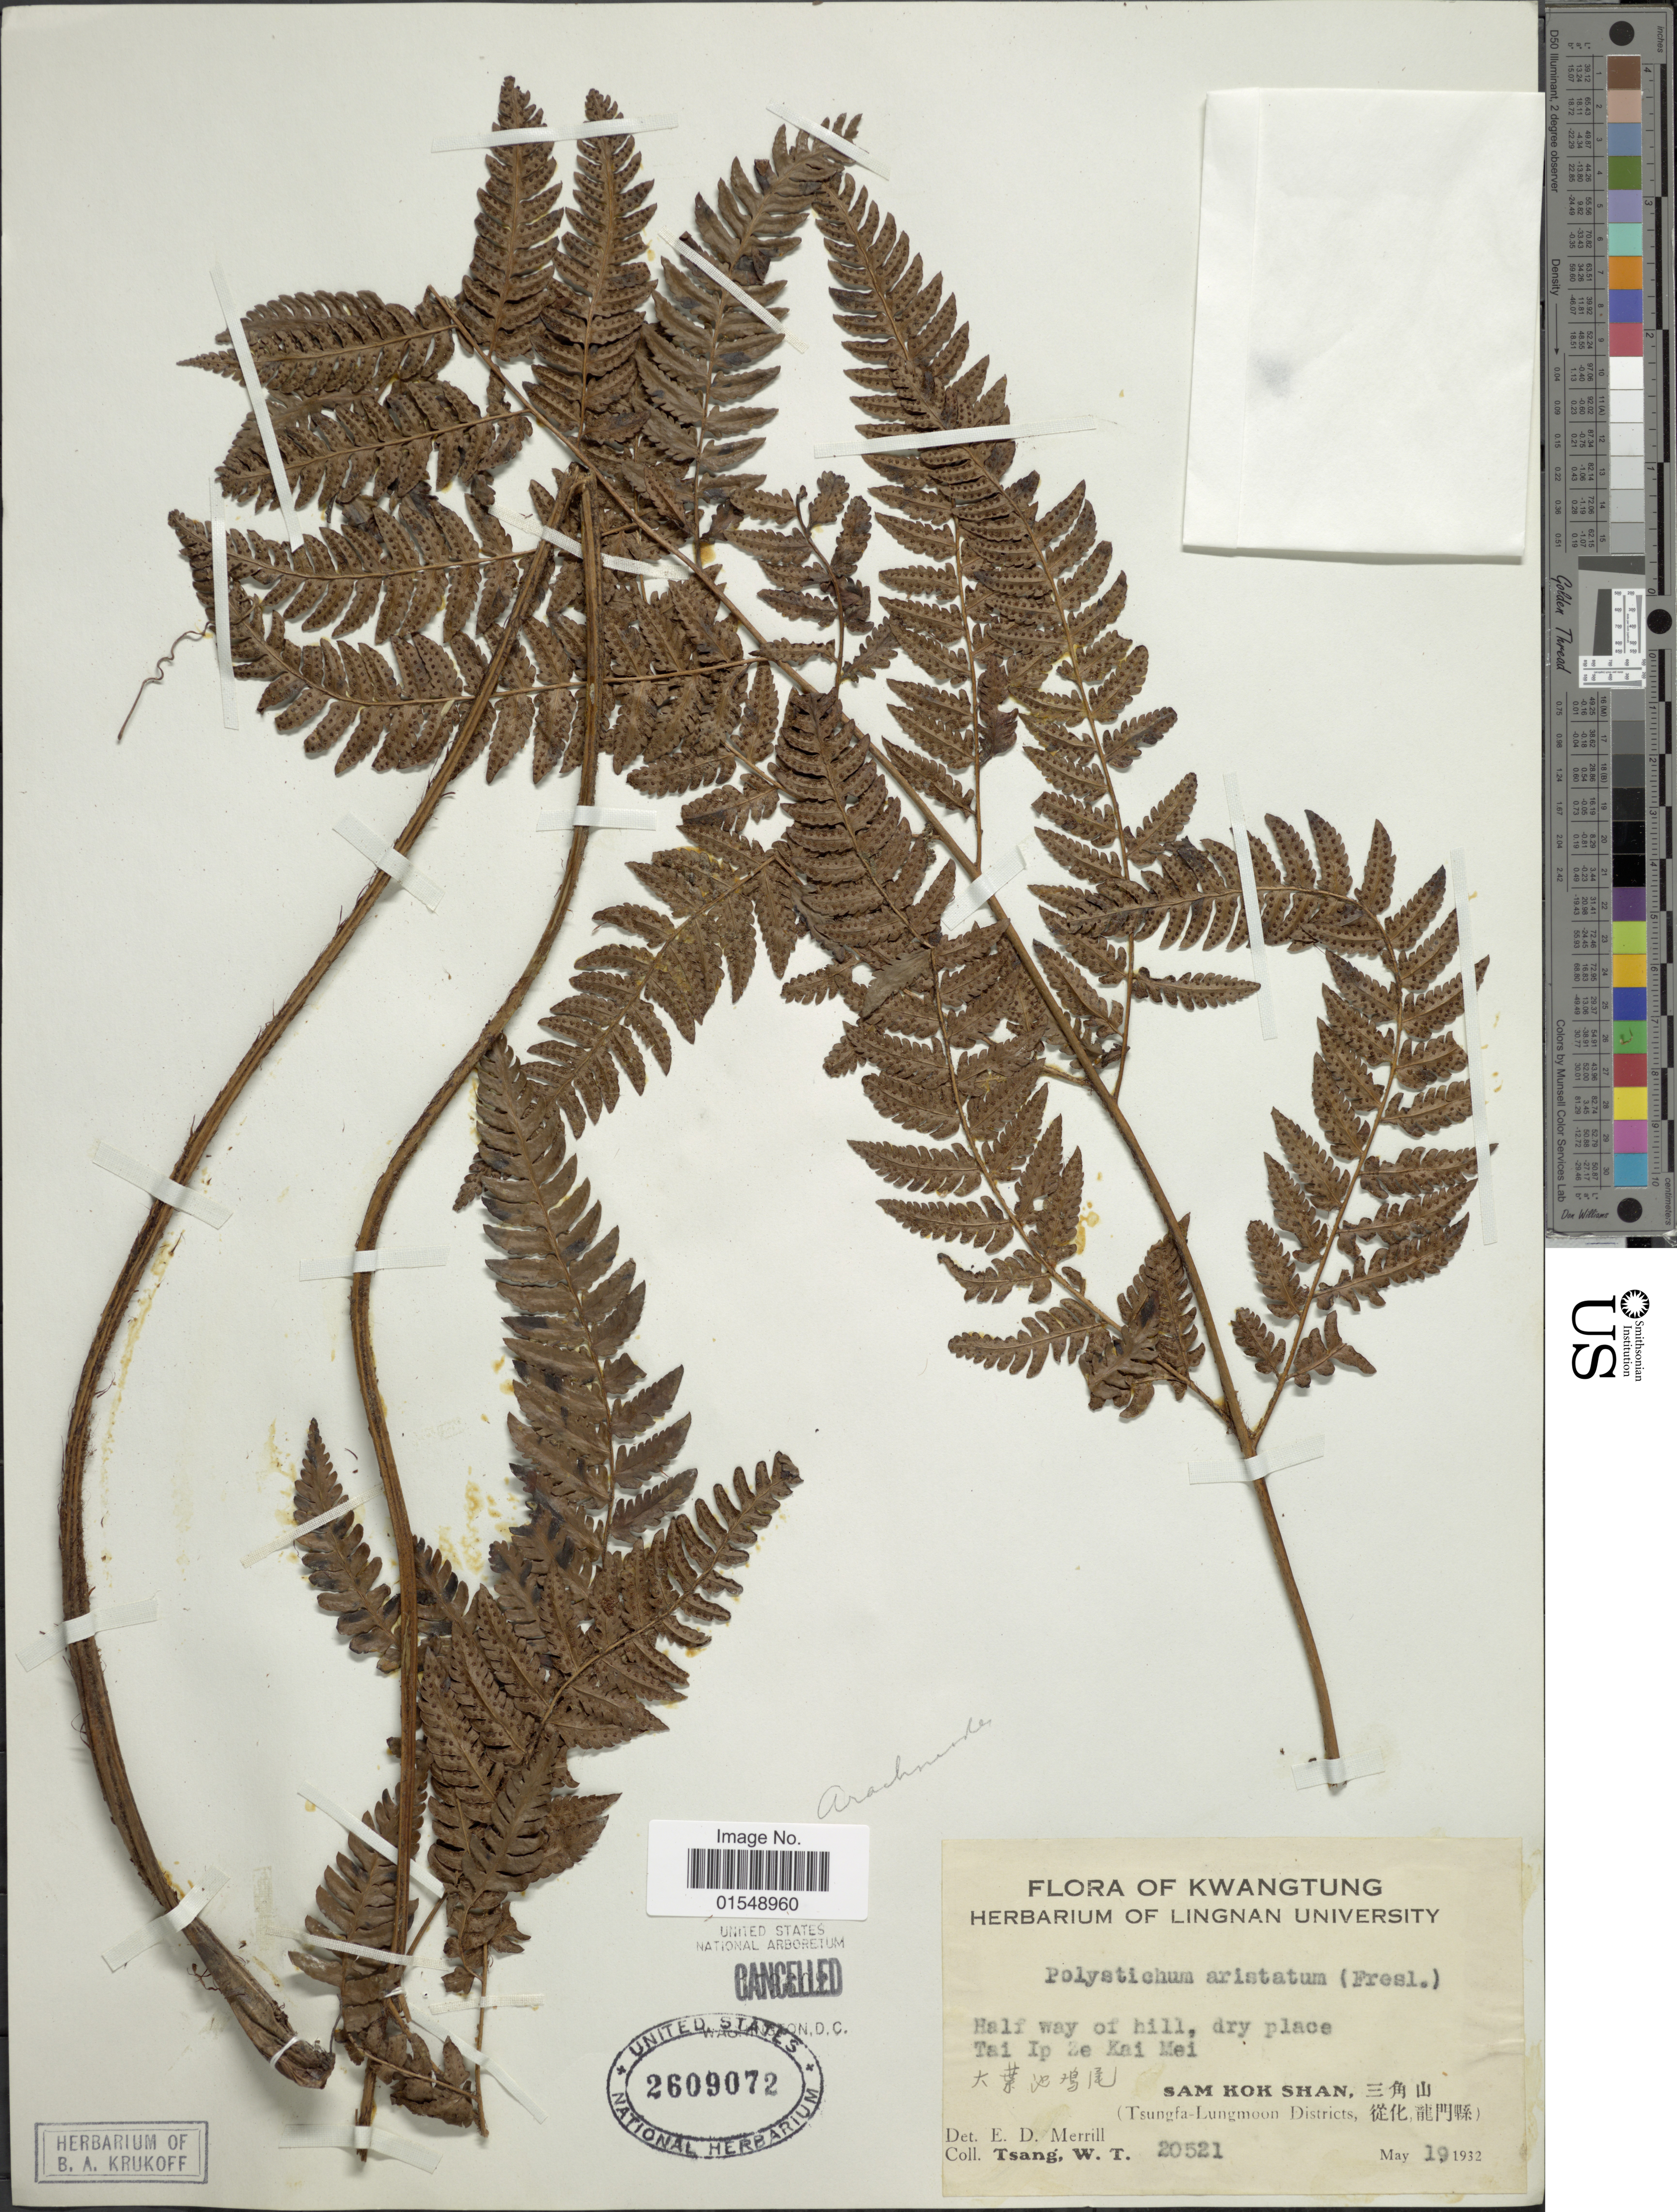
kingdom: Plantae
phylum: Tracheophyta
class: Polypodiopsida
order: Polypodiales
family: Dryopteridaceae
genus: Arachniodes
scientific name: Arachniodes aristata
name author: (G. Forst.) Tindale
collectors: W. T. Tsang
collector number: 20521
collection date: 1932-05-19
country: China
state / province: Guangdong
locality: Kwangtung, half way of hill, dry place Tai Ip Ze Kai Mei, Sam Kok Shan (Tsungfa- Lungmoon Districts)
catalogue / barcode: US 2609072